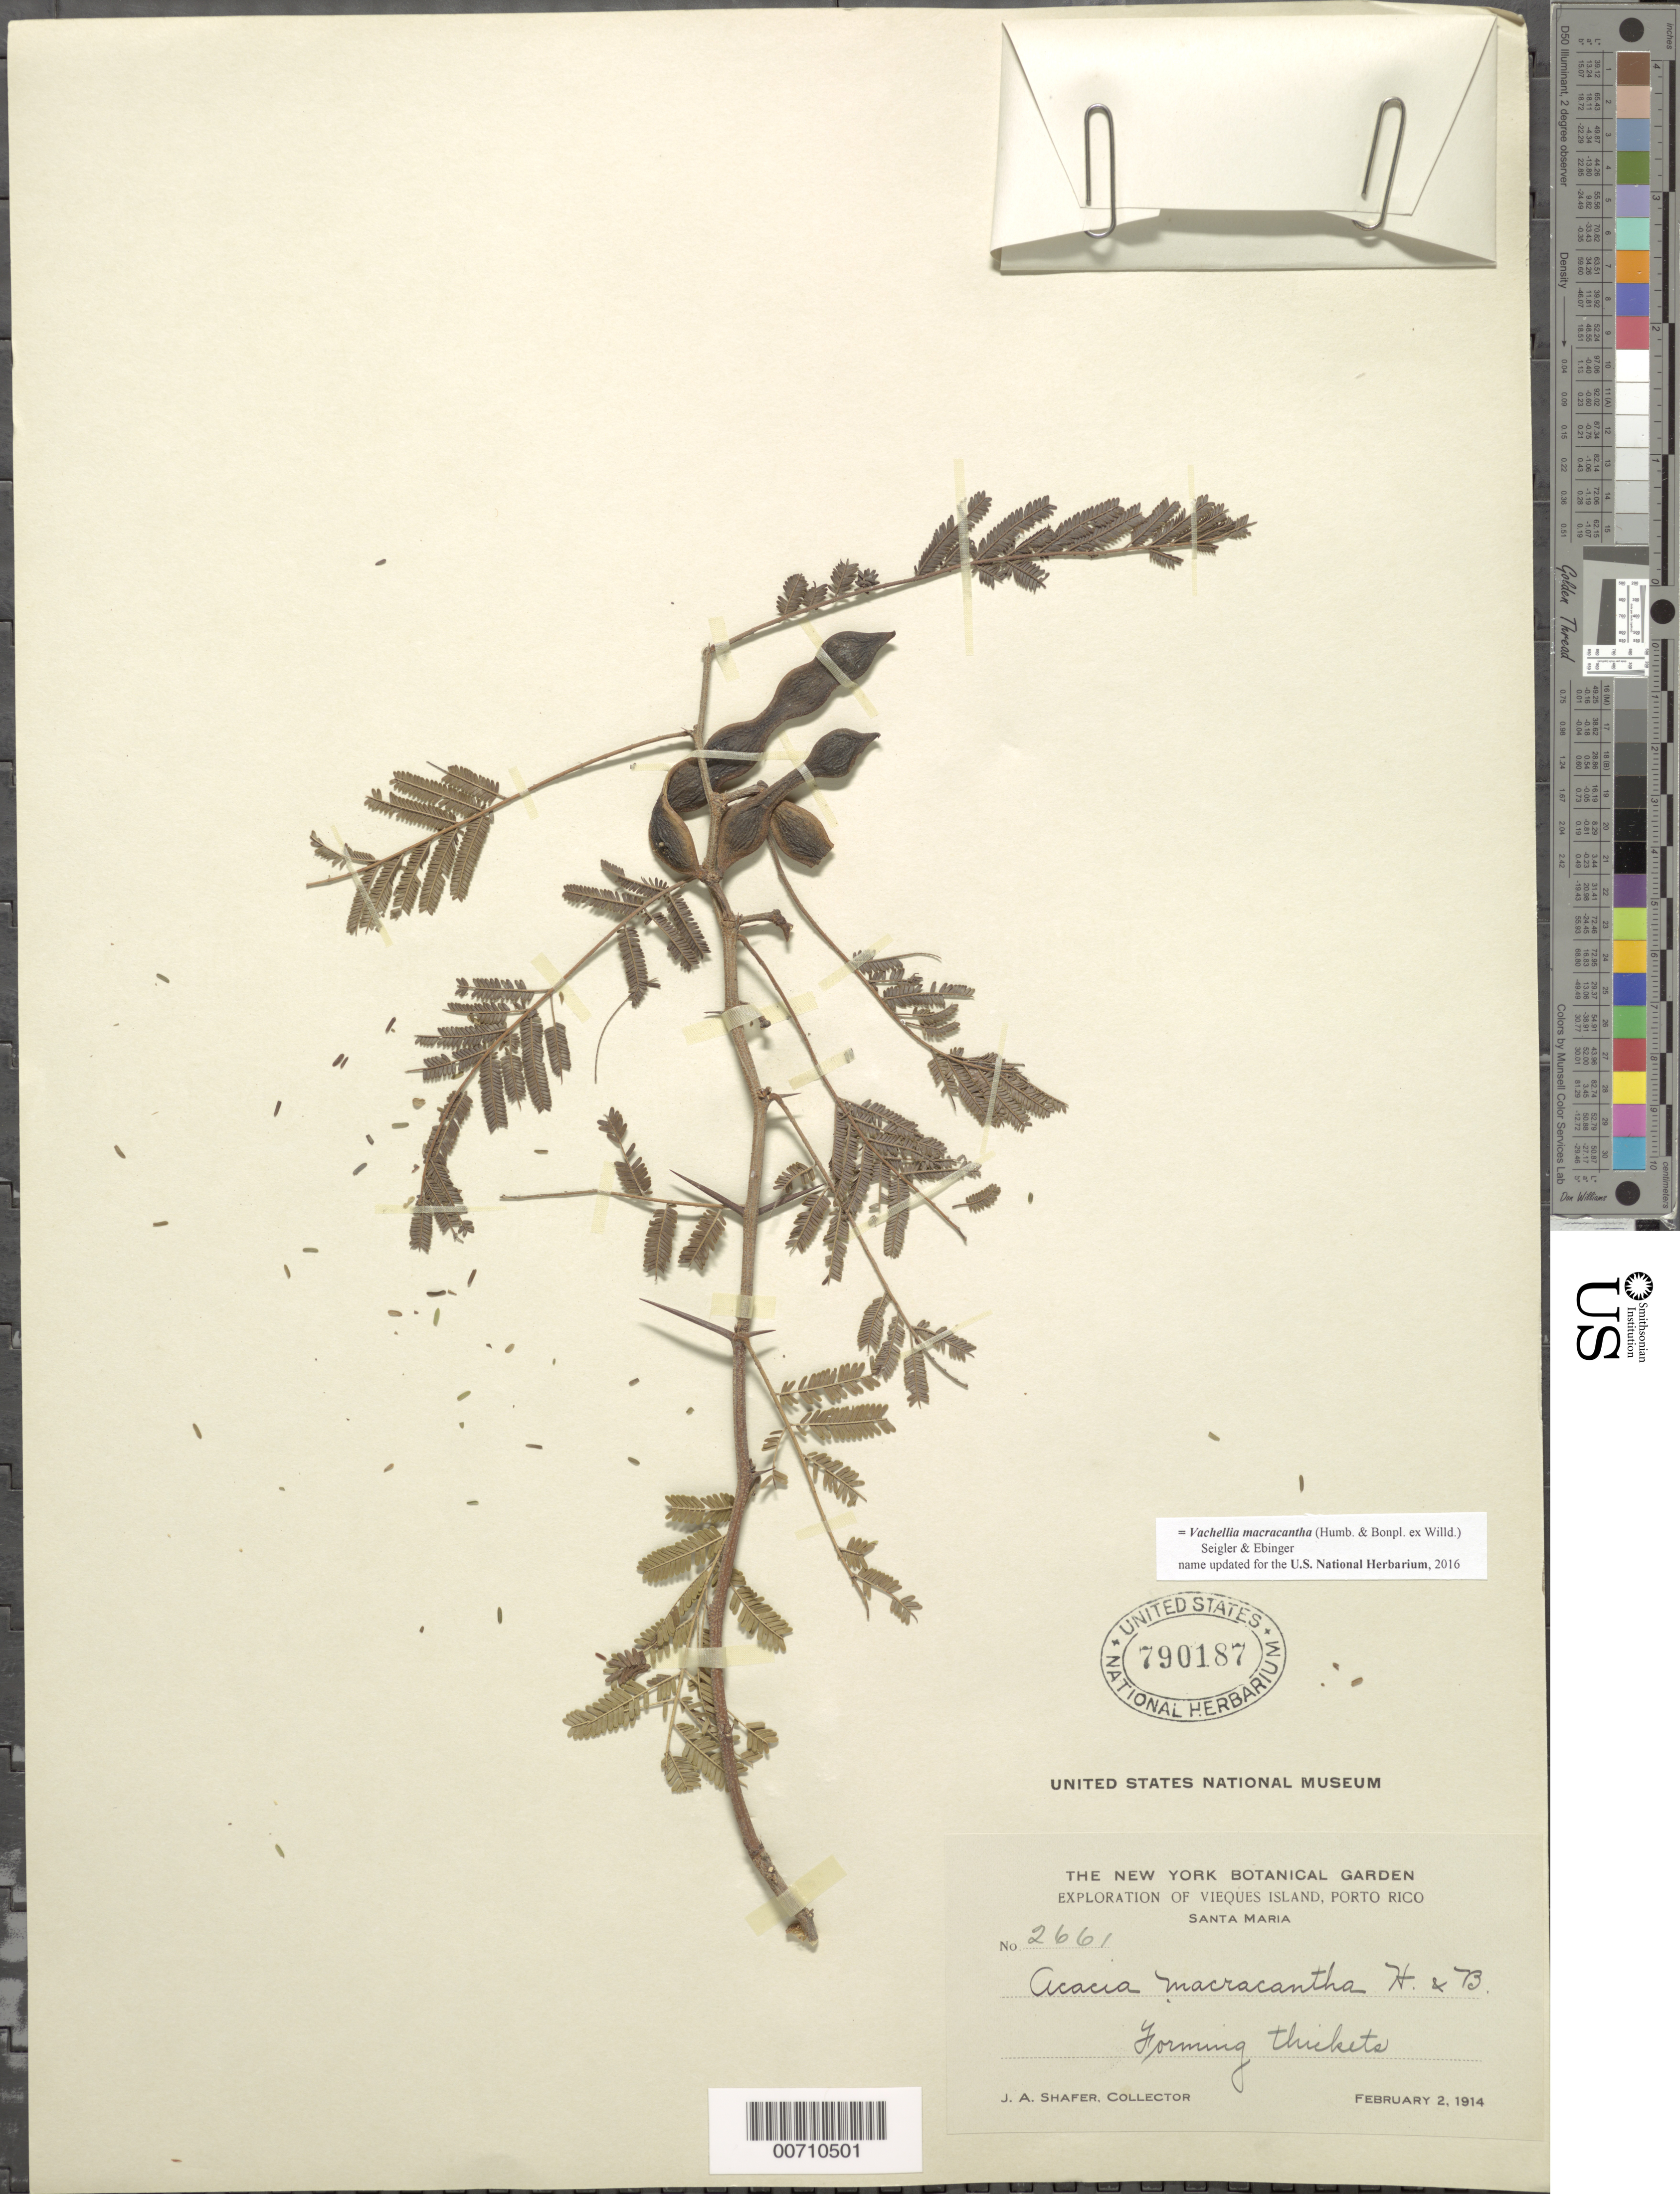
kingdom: Plantae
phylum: Tracheophyta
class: Magnoliopsida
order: Fabales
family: Fabaceae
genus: Vachellia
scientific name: Vachellia macracantha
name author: (Humb. & Bonpl. ex Willd.) Seigler & Ebinger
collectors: J. A. Shafer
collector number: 2661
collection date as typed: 02 Feb 1914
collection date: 1914-02-02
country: Puerto Rico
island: Vieques Island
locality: Santa Maria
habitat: Forming thickets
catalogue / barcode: US 790187